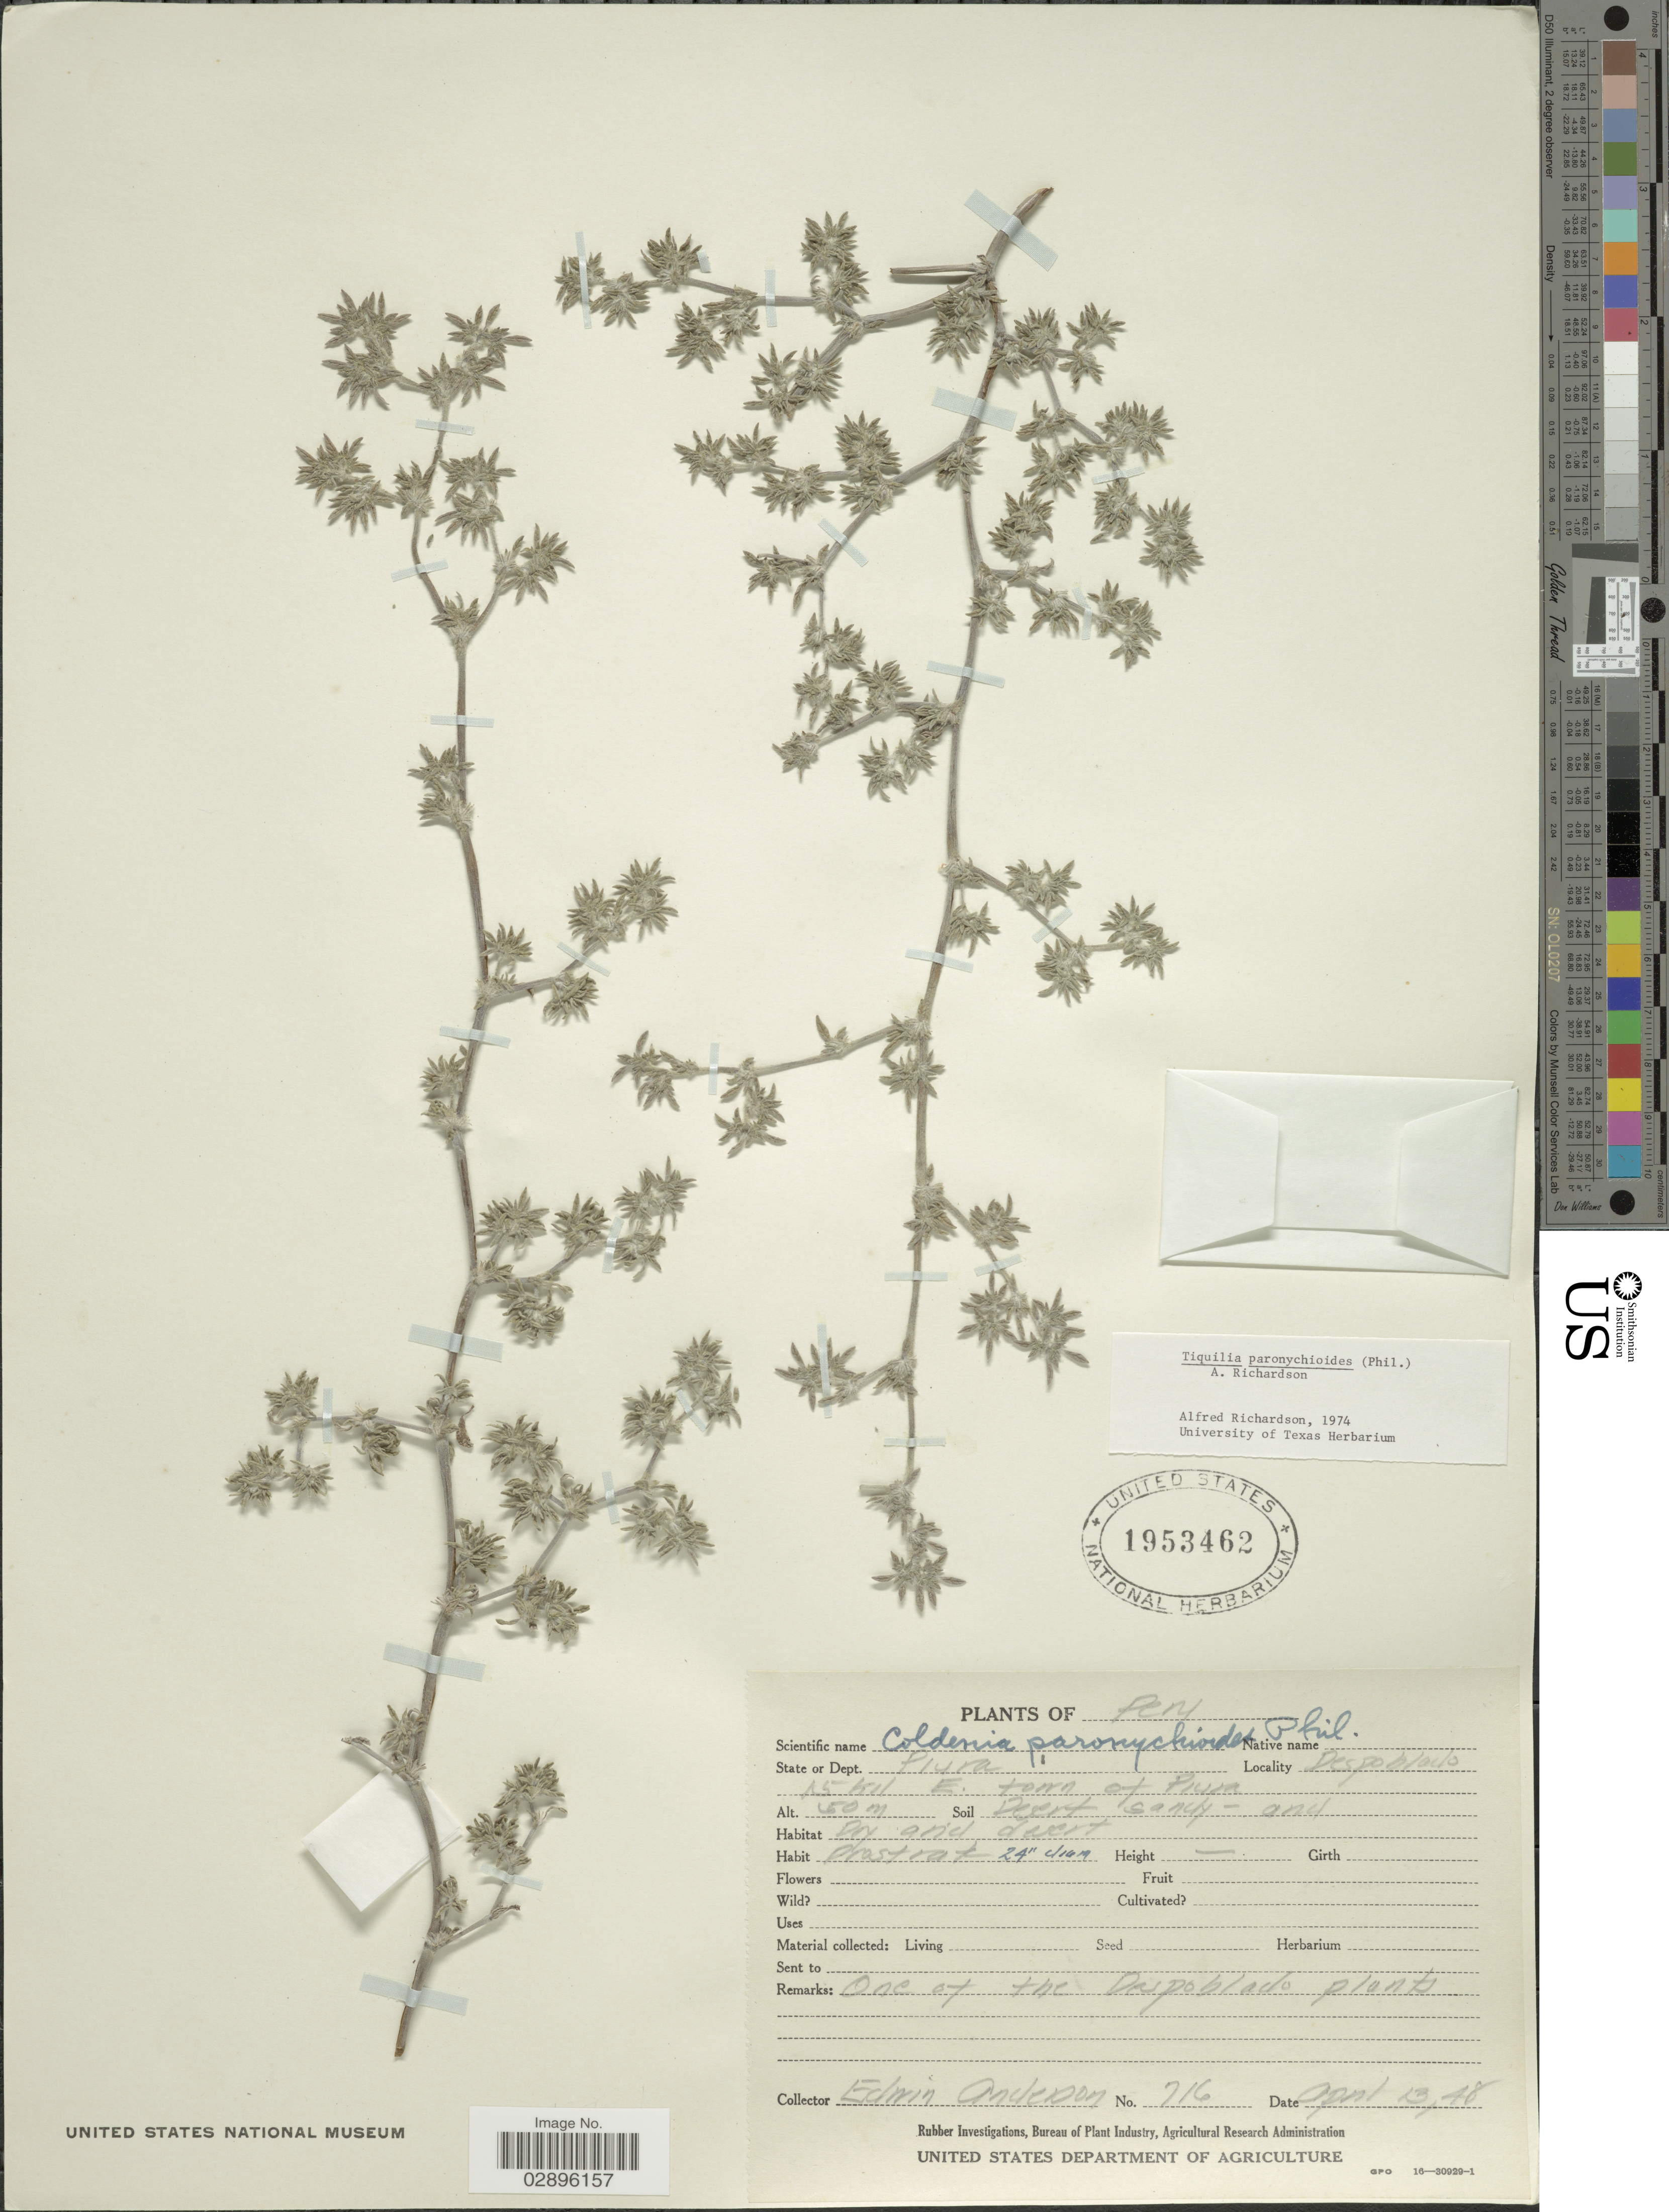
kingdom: Plantae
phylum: Tracheophyta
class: Magnoliopsida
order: Boraginales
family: Ehretiaceae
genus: Tiquilia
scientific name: Tiquilia paronychioides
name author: (Phil.) A.T. Richardson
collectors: E. Anderson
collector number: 716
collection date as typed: Transcribed d/m/y: 13/4/48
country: Peru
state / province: Piura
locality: State or Dept. Piura, Despoblado 15 Kil E. town of Piura.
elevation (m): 50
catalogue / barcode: US 1953462